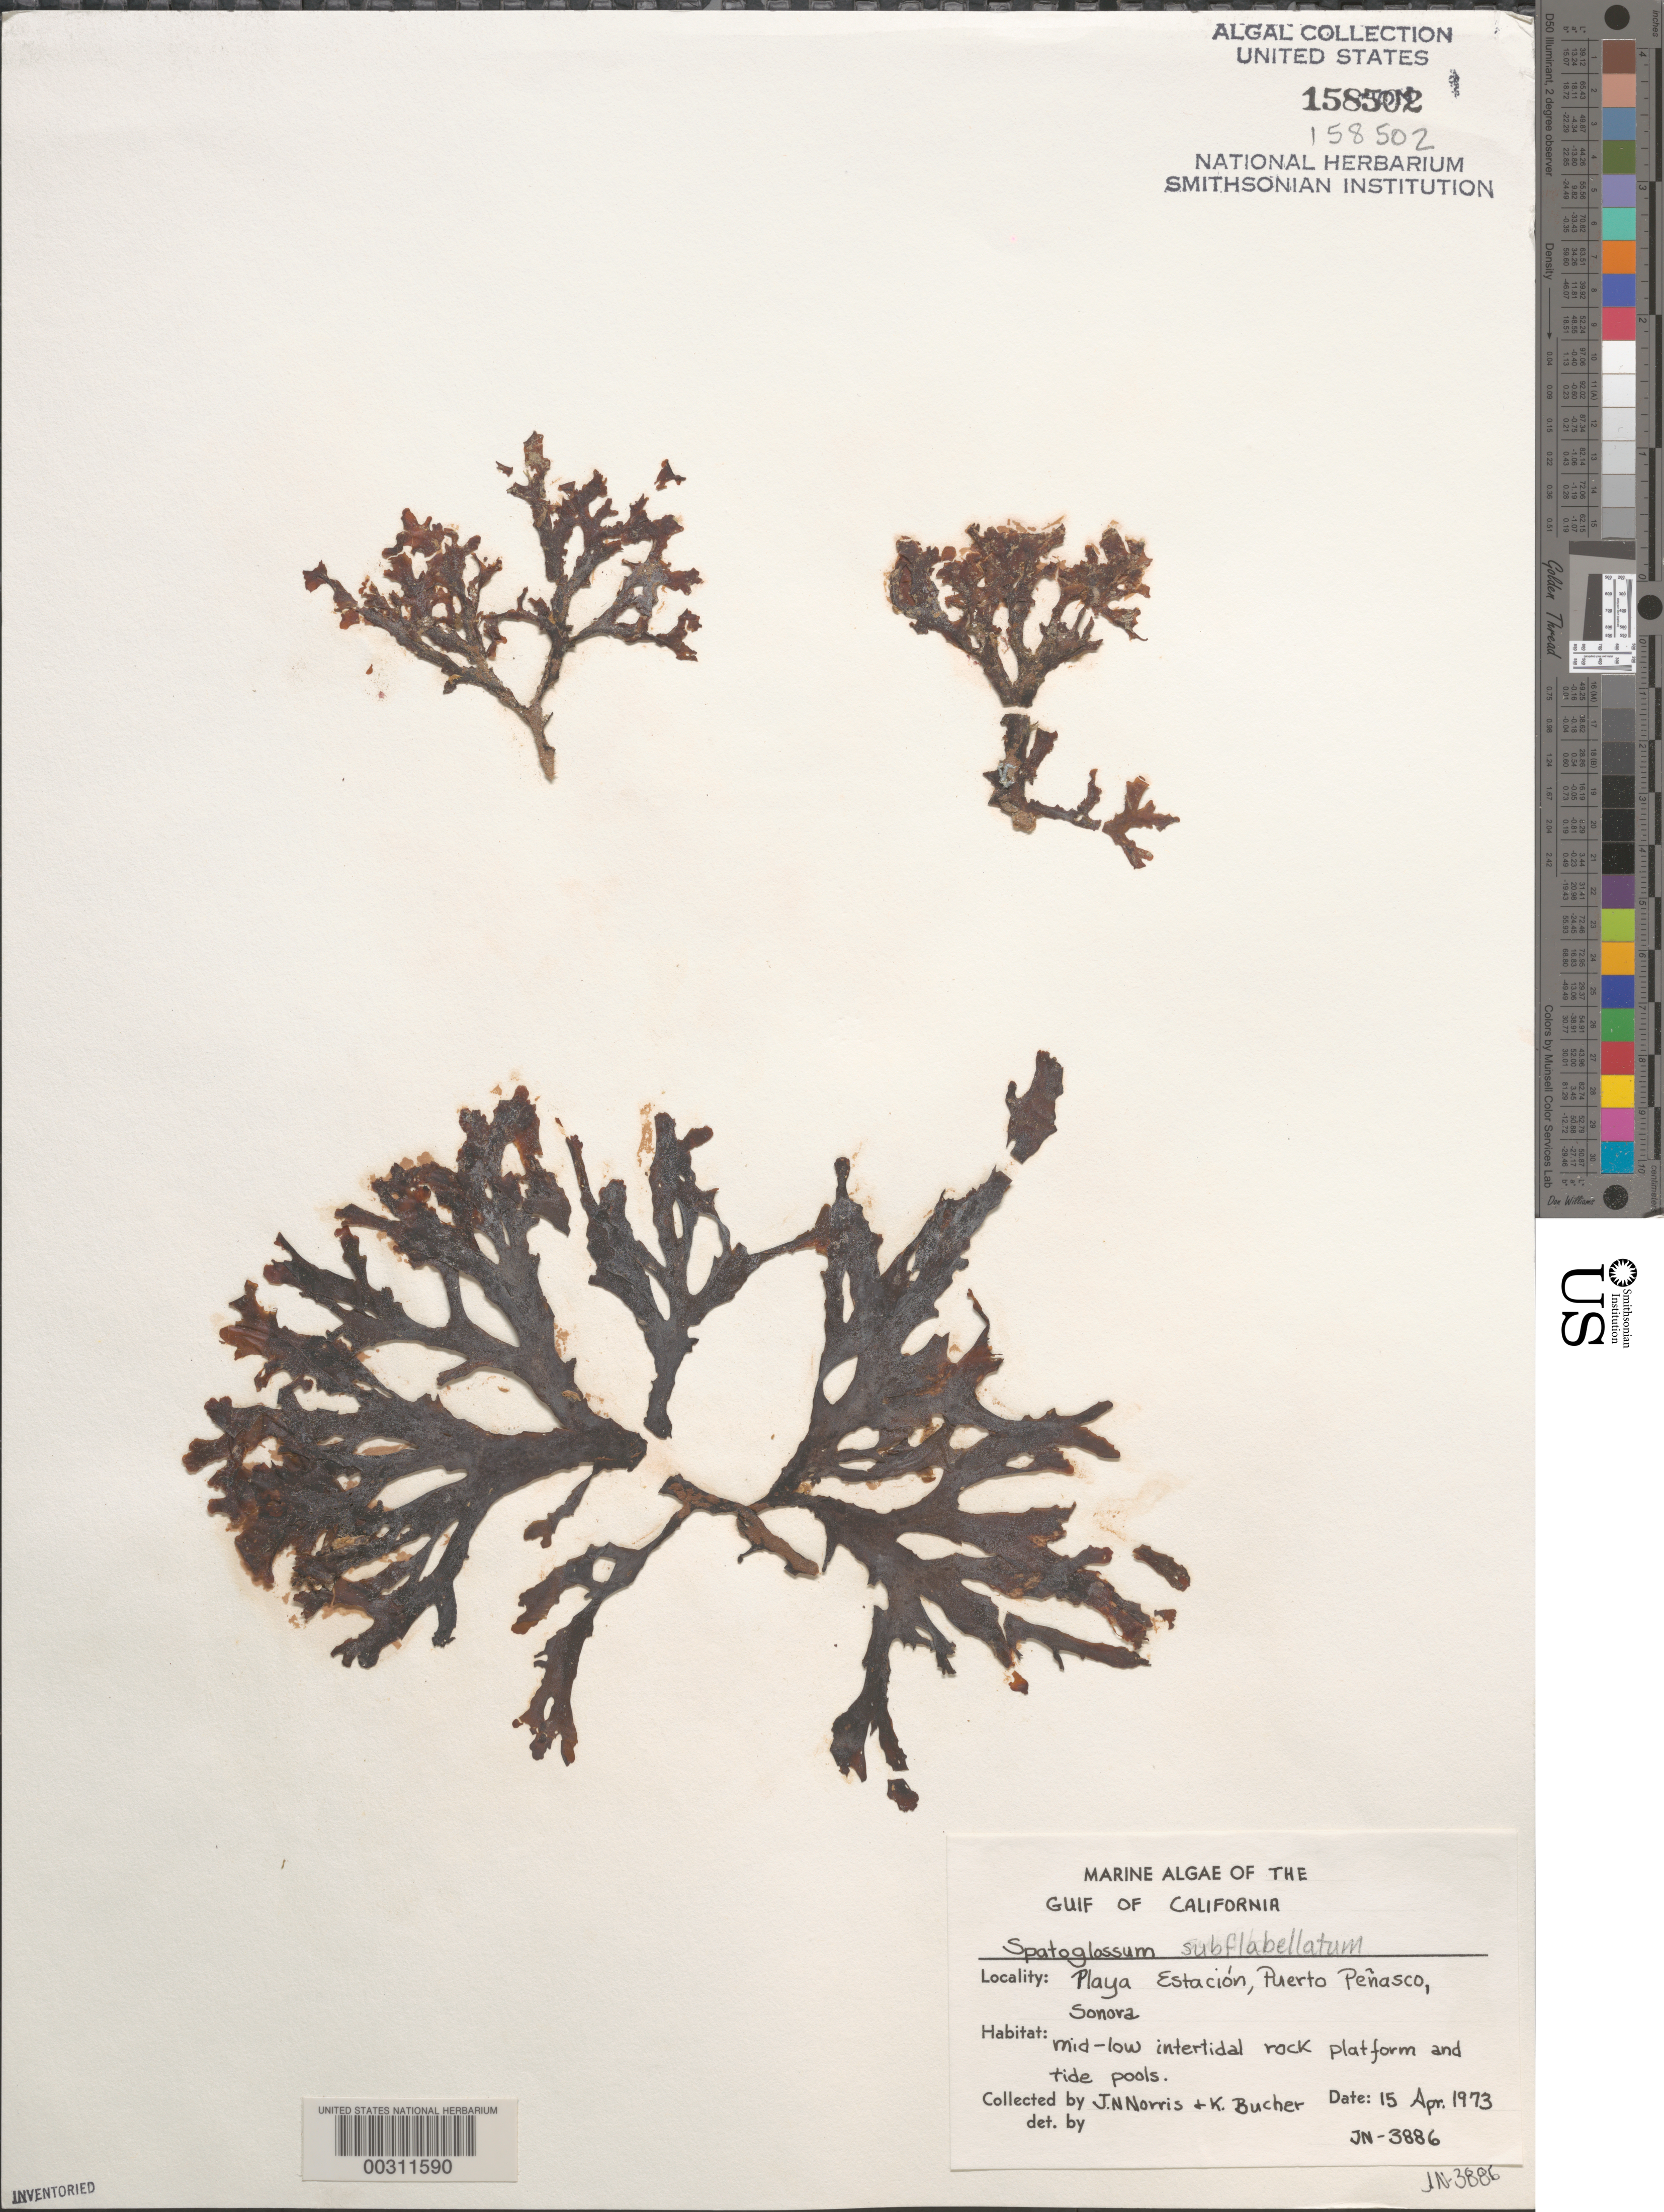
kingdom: Chromista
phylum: Ochrophyta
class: Phaeophyceae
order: Dictyotales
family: Dictyotaceae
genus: Spatoglossum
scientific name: Spatoglossum subflabellatum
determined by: Norris, James N.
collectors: J. N. Norris & K. E. Bucher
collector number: JN-3886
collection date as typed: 15 Apr 1973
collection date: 1973-04-15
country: Mexico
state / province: Sonora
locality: Playa Estacion, Puerto Penasco, Cumpleanos tide pool and marine station shore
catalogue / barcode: US 158502